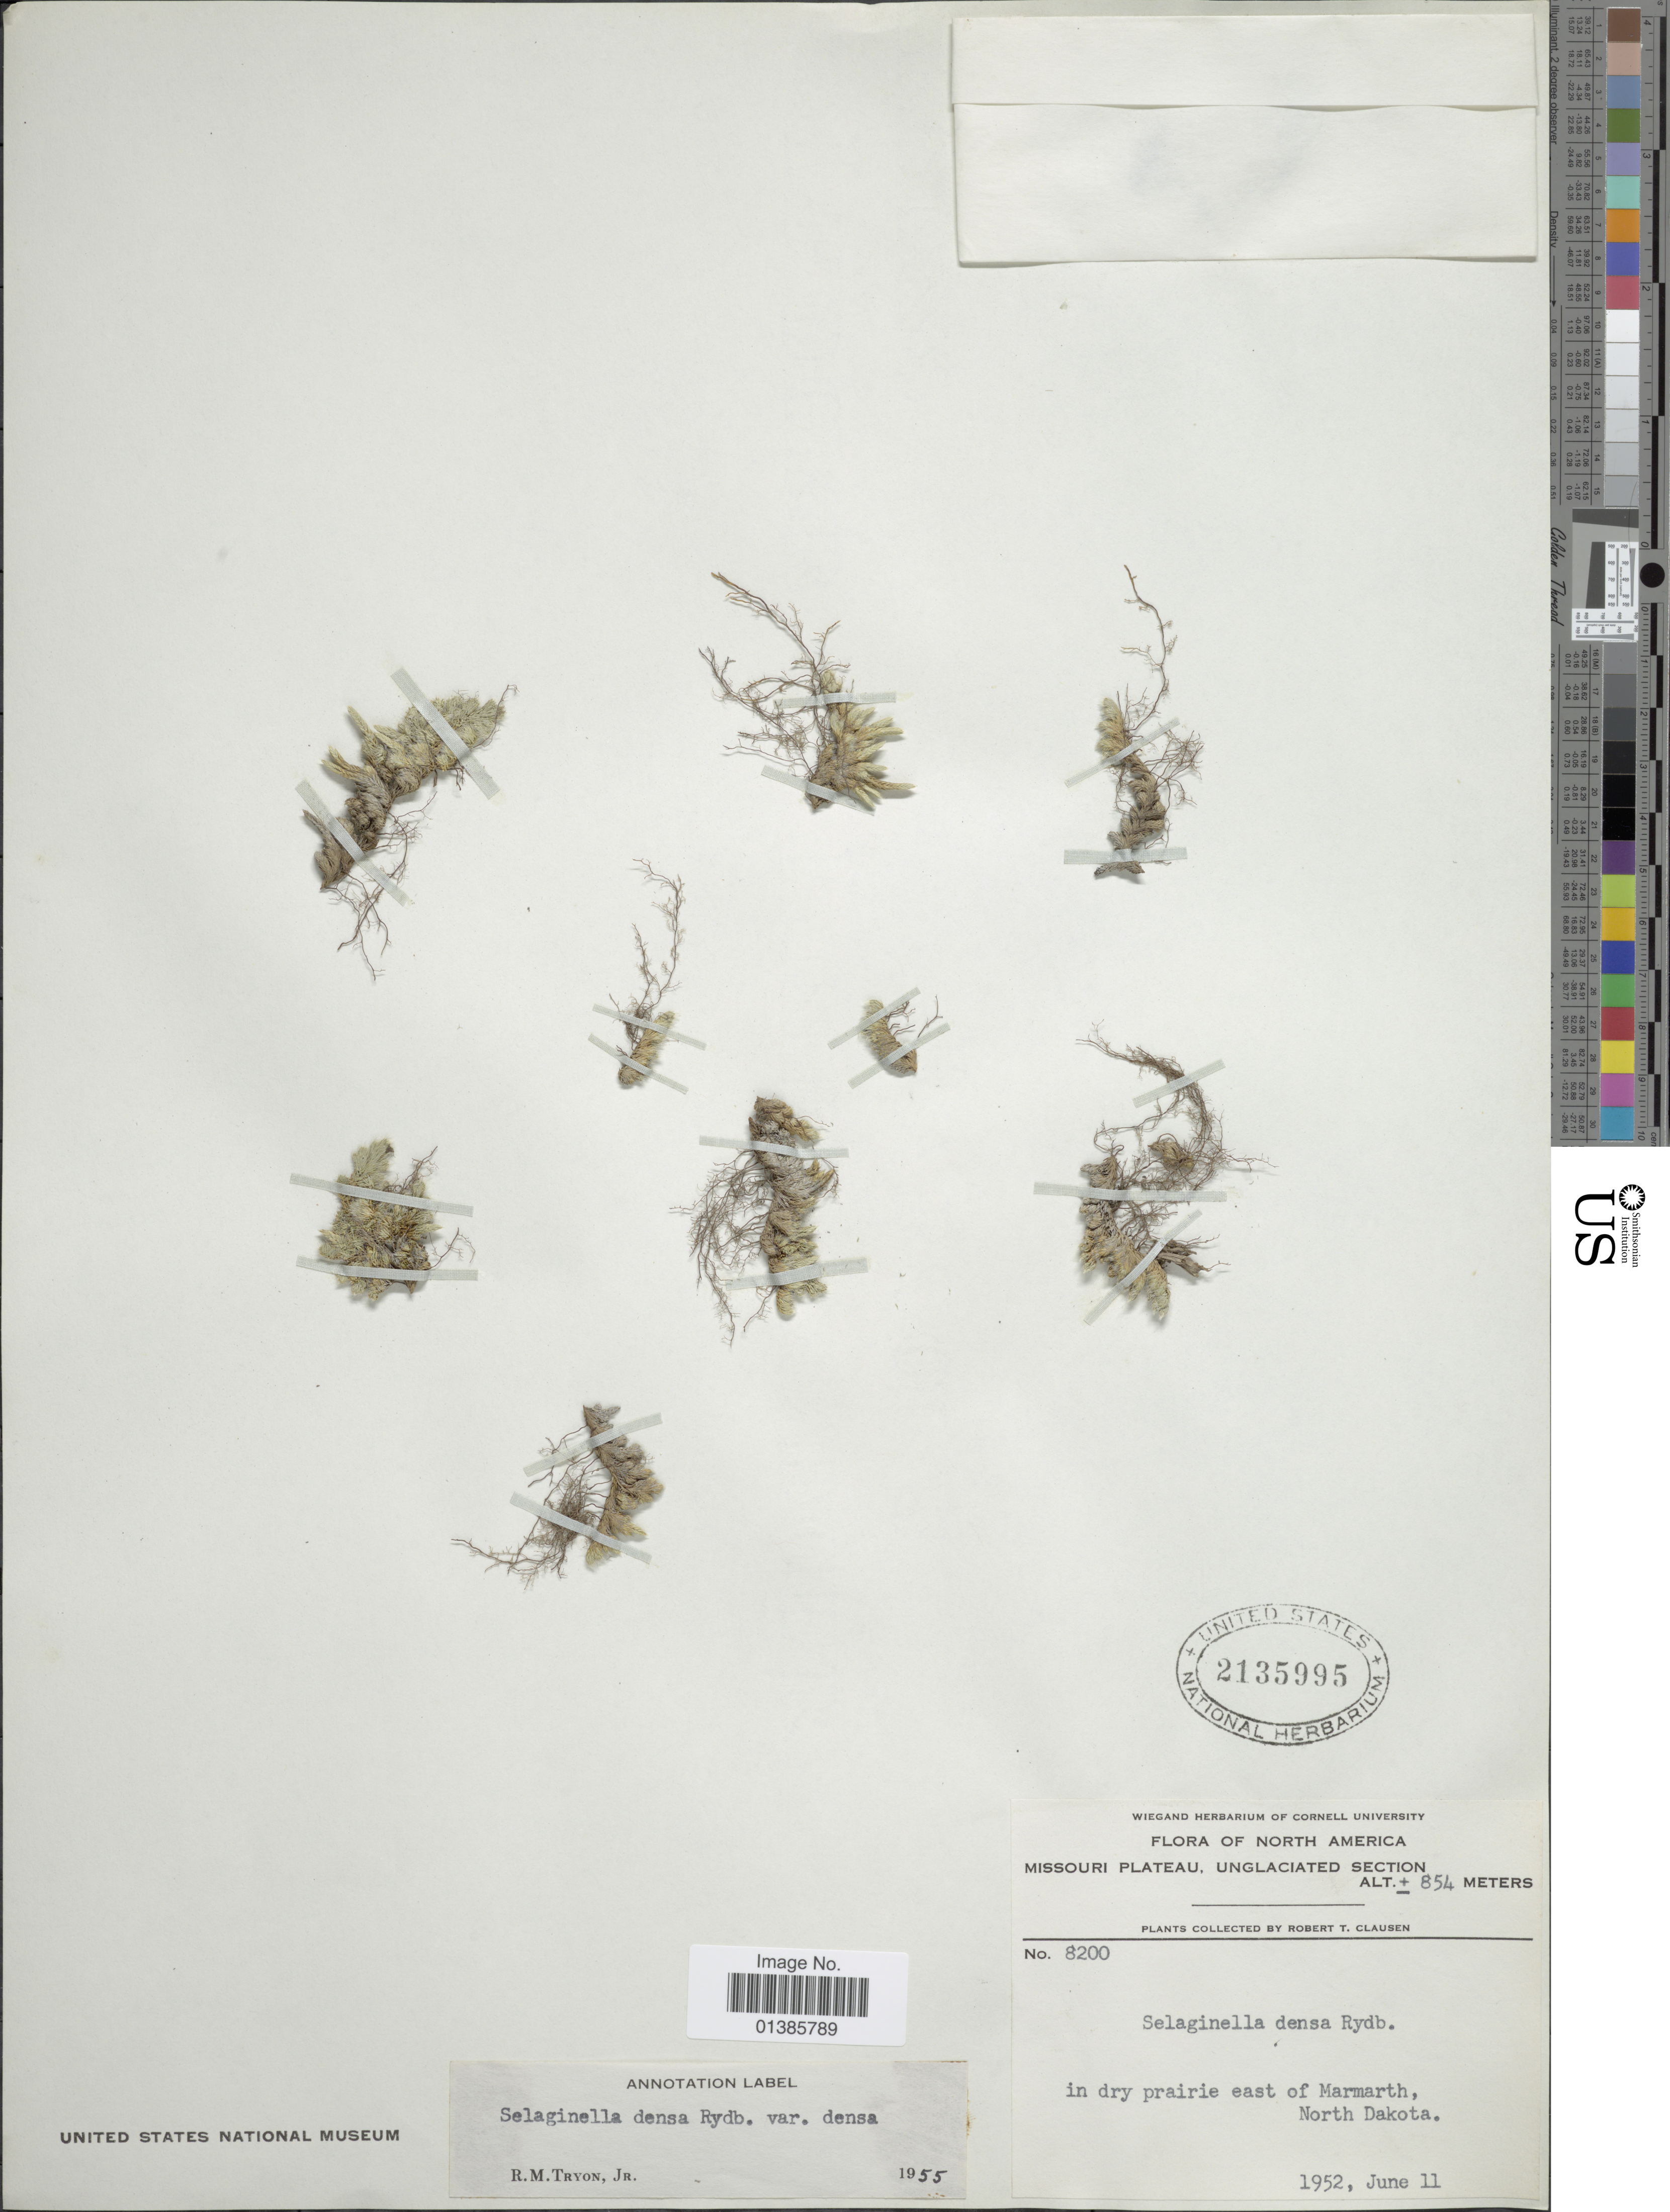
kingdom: Plantae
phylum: Tracheophyta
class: Lycopodiopsida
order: Selaginellales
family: Selaginellaceae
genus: Selaginella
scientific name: Selaginella densa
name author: Rydb.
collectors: R. T. Clausen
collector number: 8200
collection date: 1952-06-11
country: United States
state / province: North Dakota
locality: In dry prairie east of Marmath.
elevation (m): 854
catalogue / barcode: US 2135995